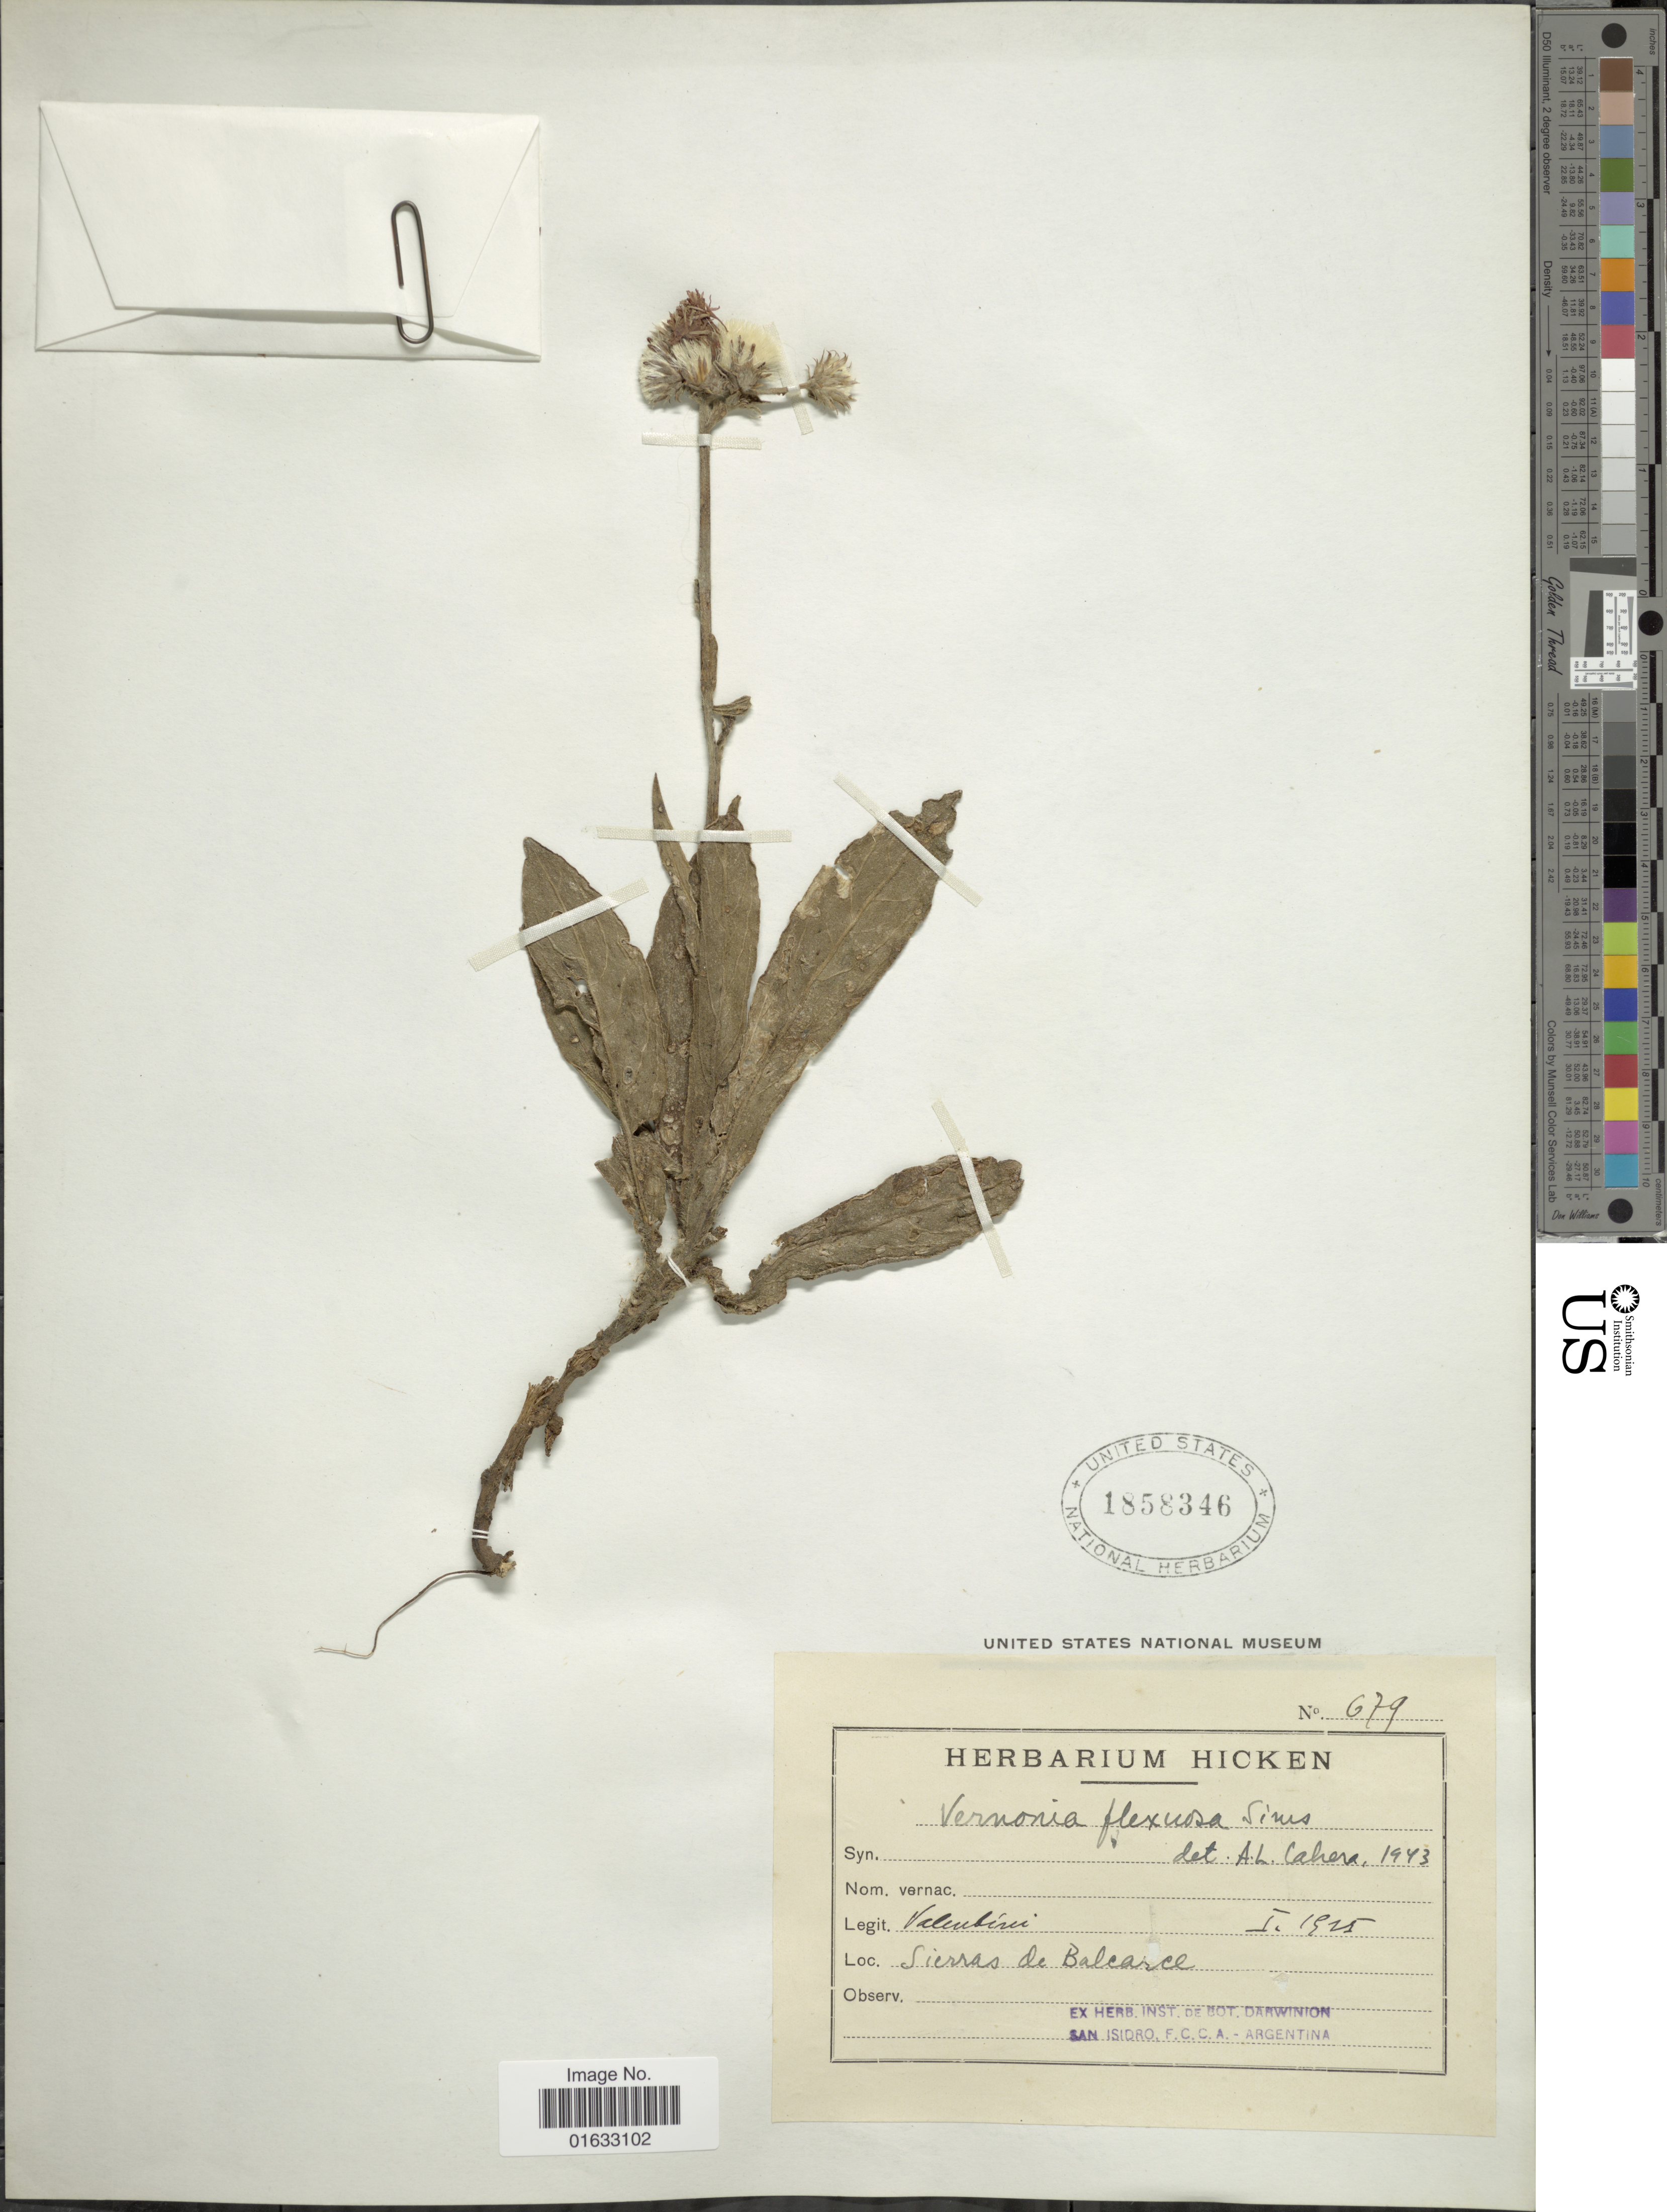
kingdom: Plantae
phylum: Tracheophyta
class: Magnoliopsida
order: Asterales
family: Asteraceae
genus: Chrysolaena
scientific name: Chrysolaena flexuosa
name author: (Sims) H. Rob.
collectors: Valentini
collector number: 679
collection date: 1915-01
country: Argentina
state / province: Buenos Aires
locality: Sierras de Balcarce.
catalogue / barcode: US 1858346